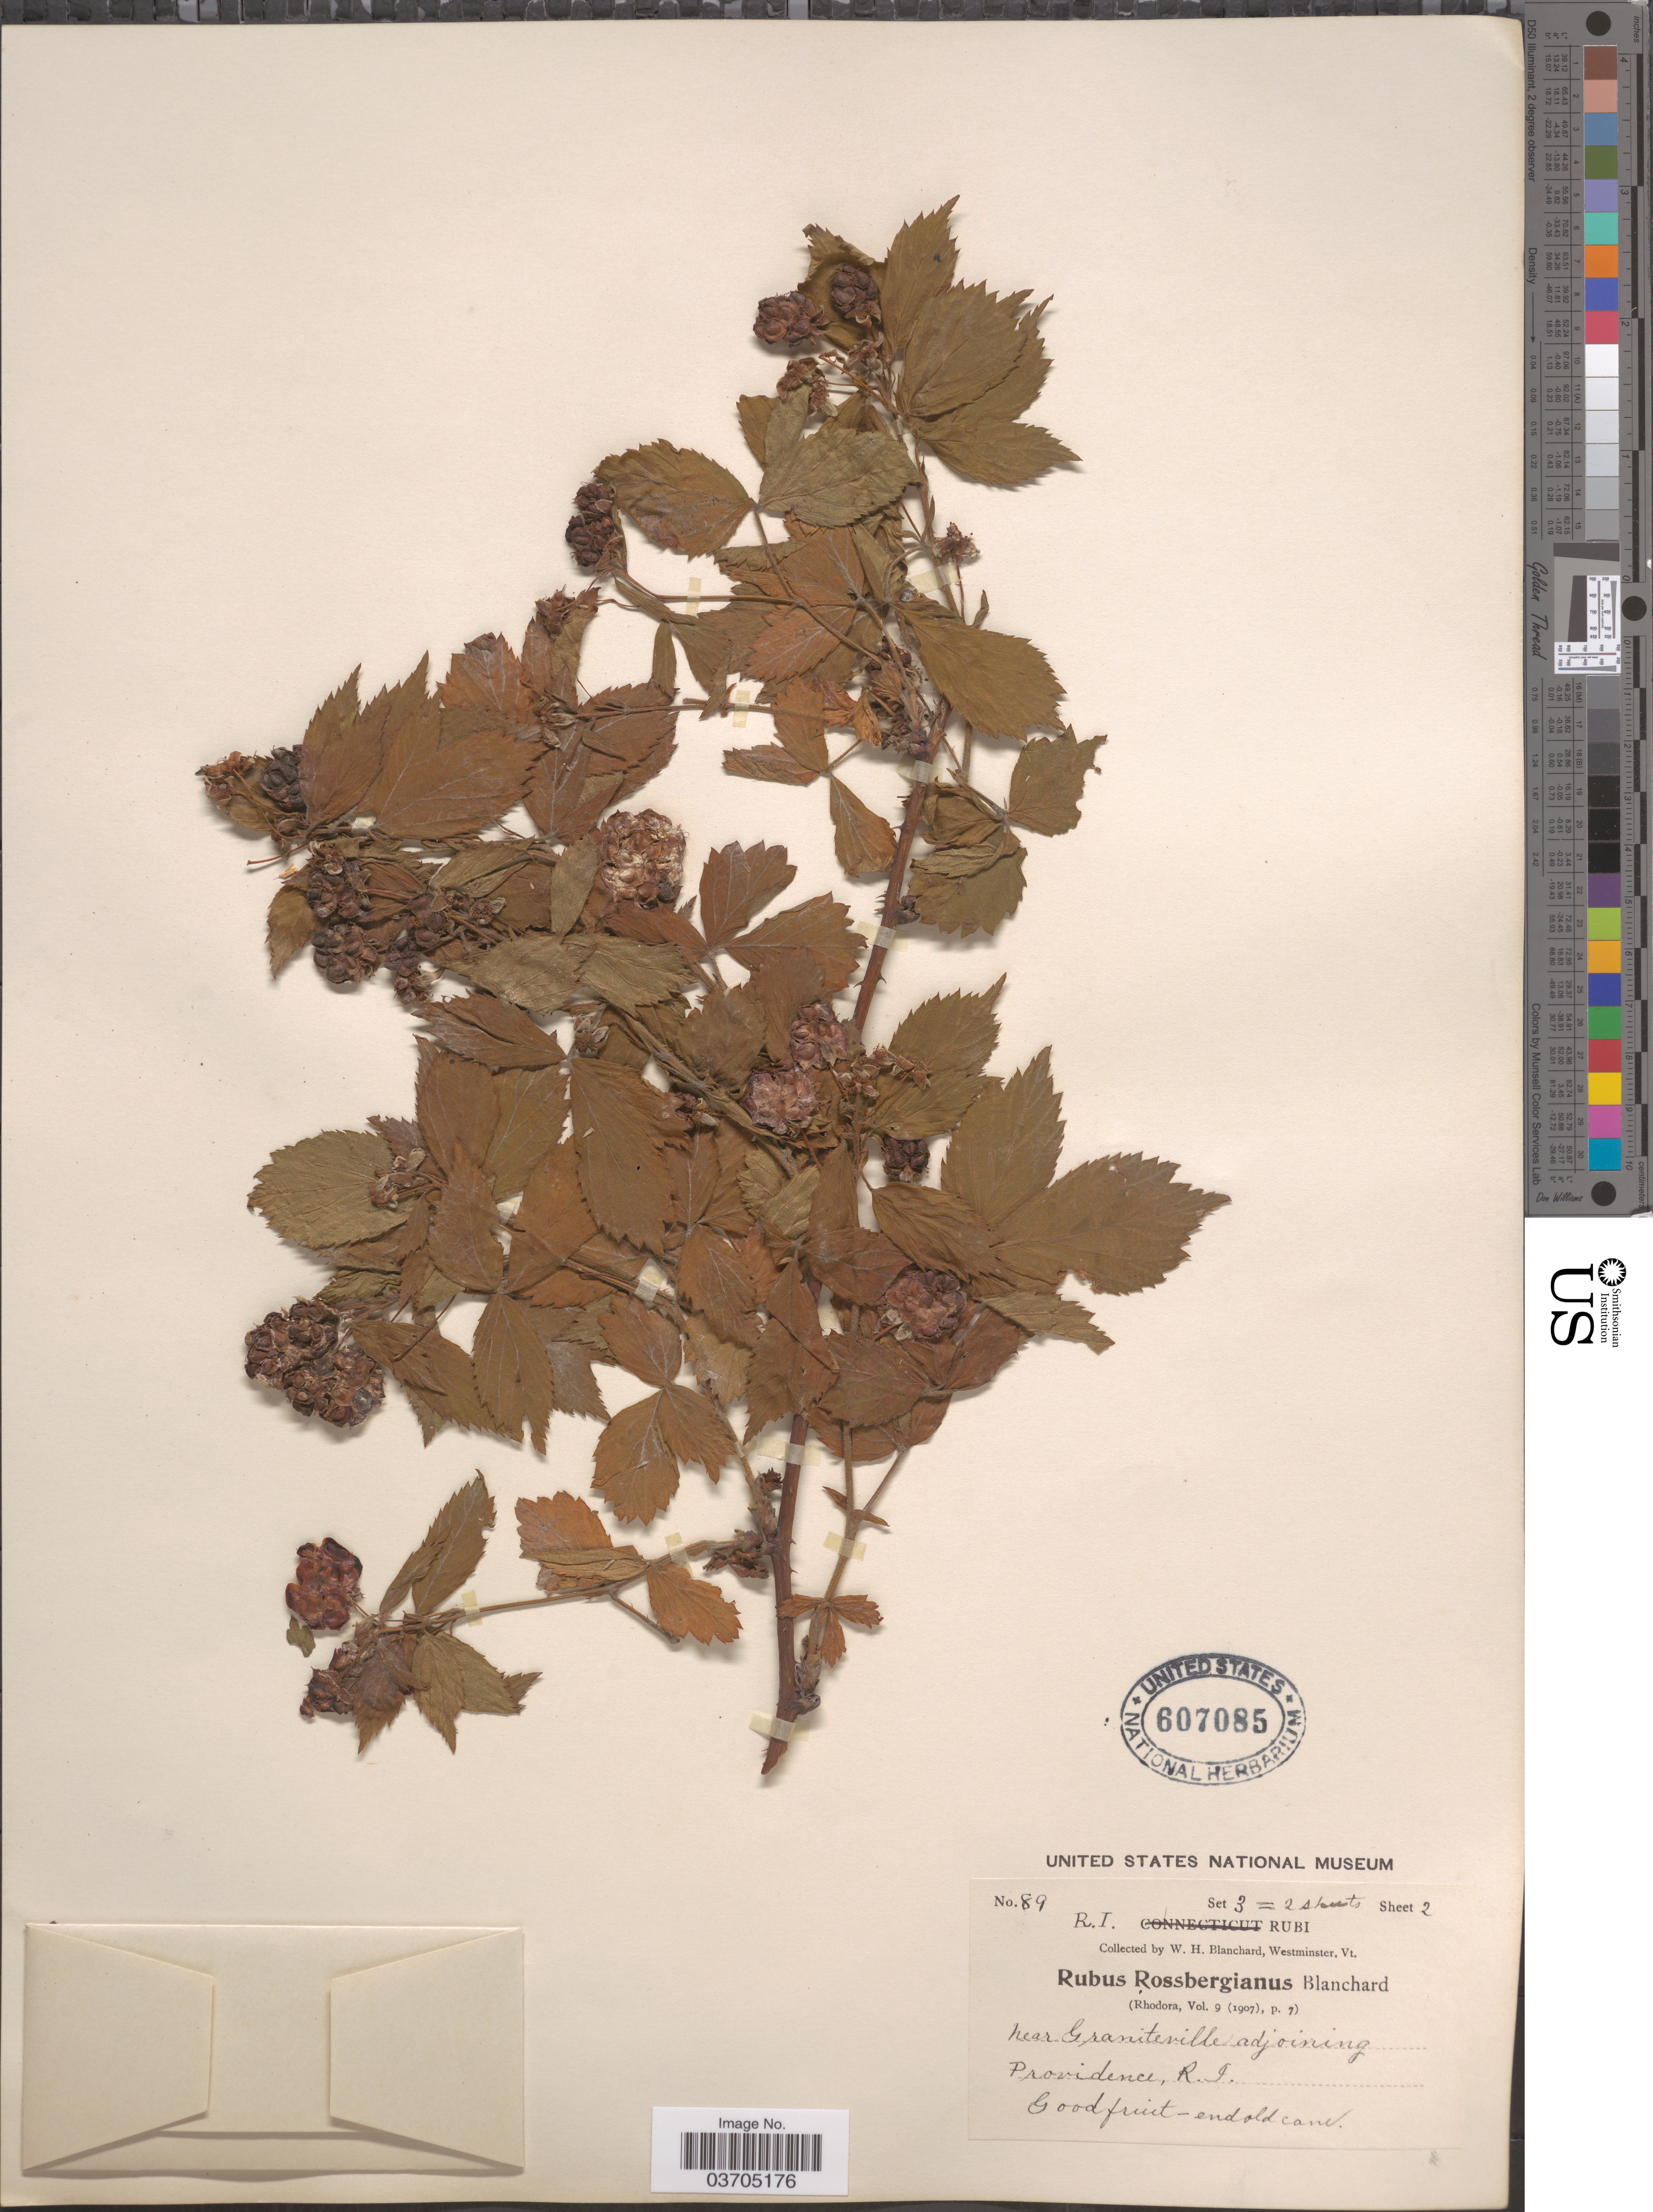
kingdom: Plantae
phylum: Tracheophyta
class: Magnoliopsida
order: Rosales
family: Rosaceae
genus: Rubus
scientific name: Rubus frondosus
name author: Bigelow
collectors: W. H. Blanchard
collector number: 89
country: United States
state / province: Rhode Island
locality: Near Graniteville adjoining Providence.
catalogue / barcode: US 607085